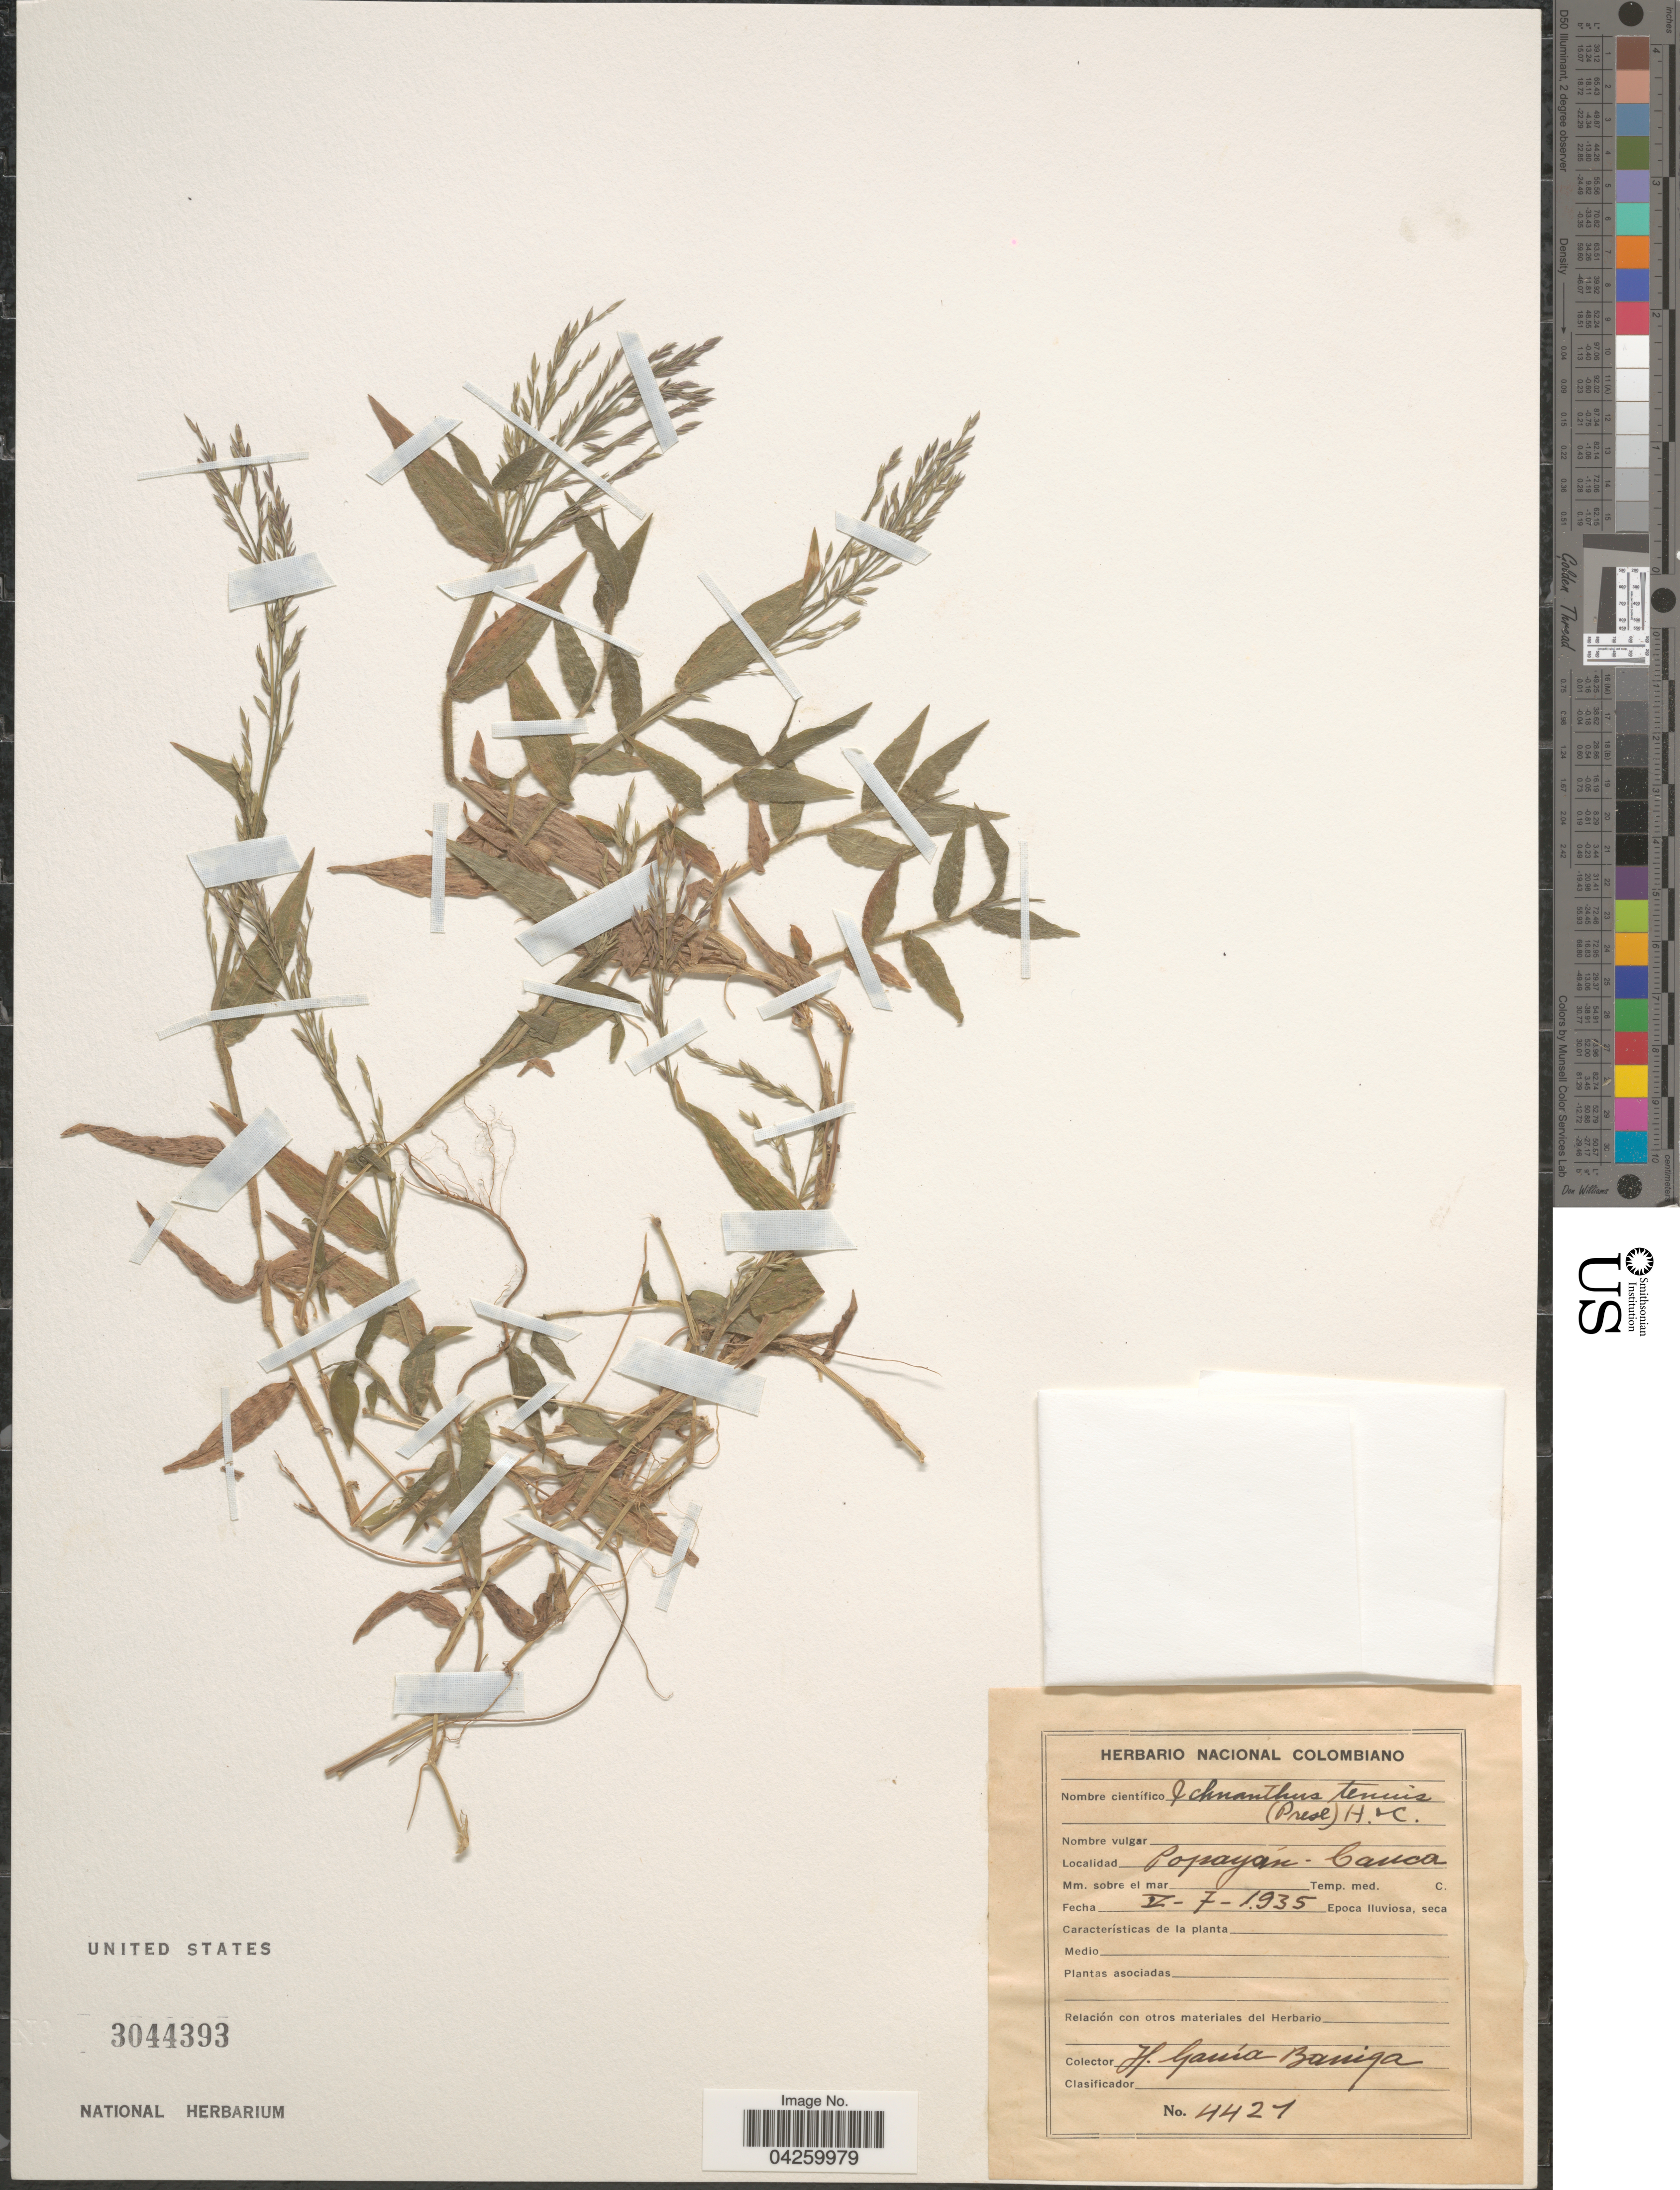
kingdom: Plantae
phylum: Tracheophyta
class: Liliopsida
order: Poales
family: Poaceae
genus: Ichnanthus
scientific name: Ichnanthus tenuis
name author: (J. Presl) Hitchc. & Chase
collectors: H. García Barriga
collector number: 4421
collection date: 1935-05-07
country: Colombia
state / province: Cauca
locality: Popayán - Cauca.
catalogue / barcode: US 3044393